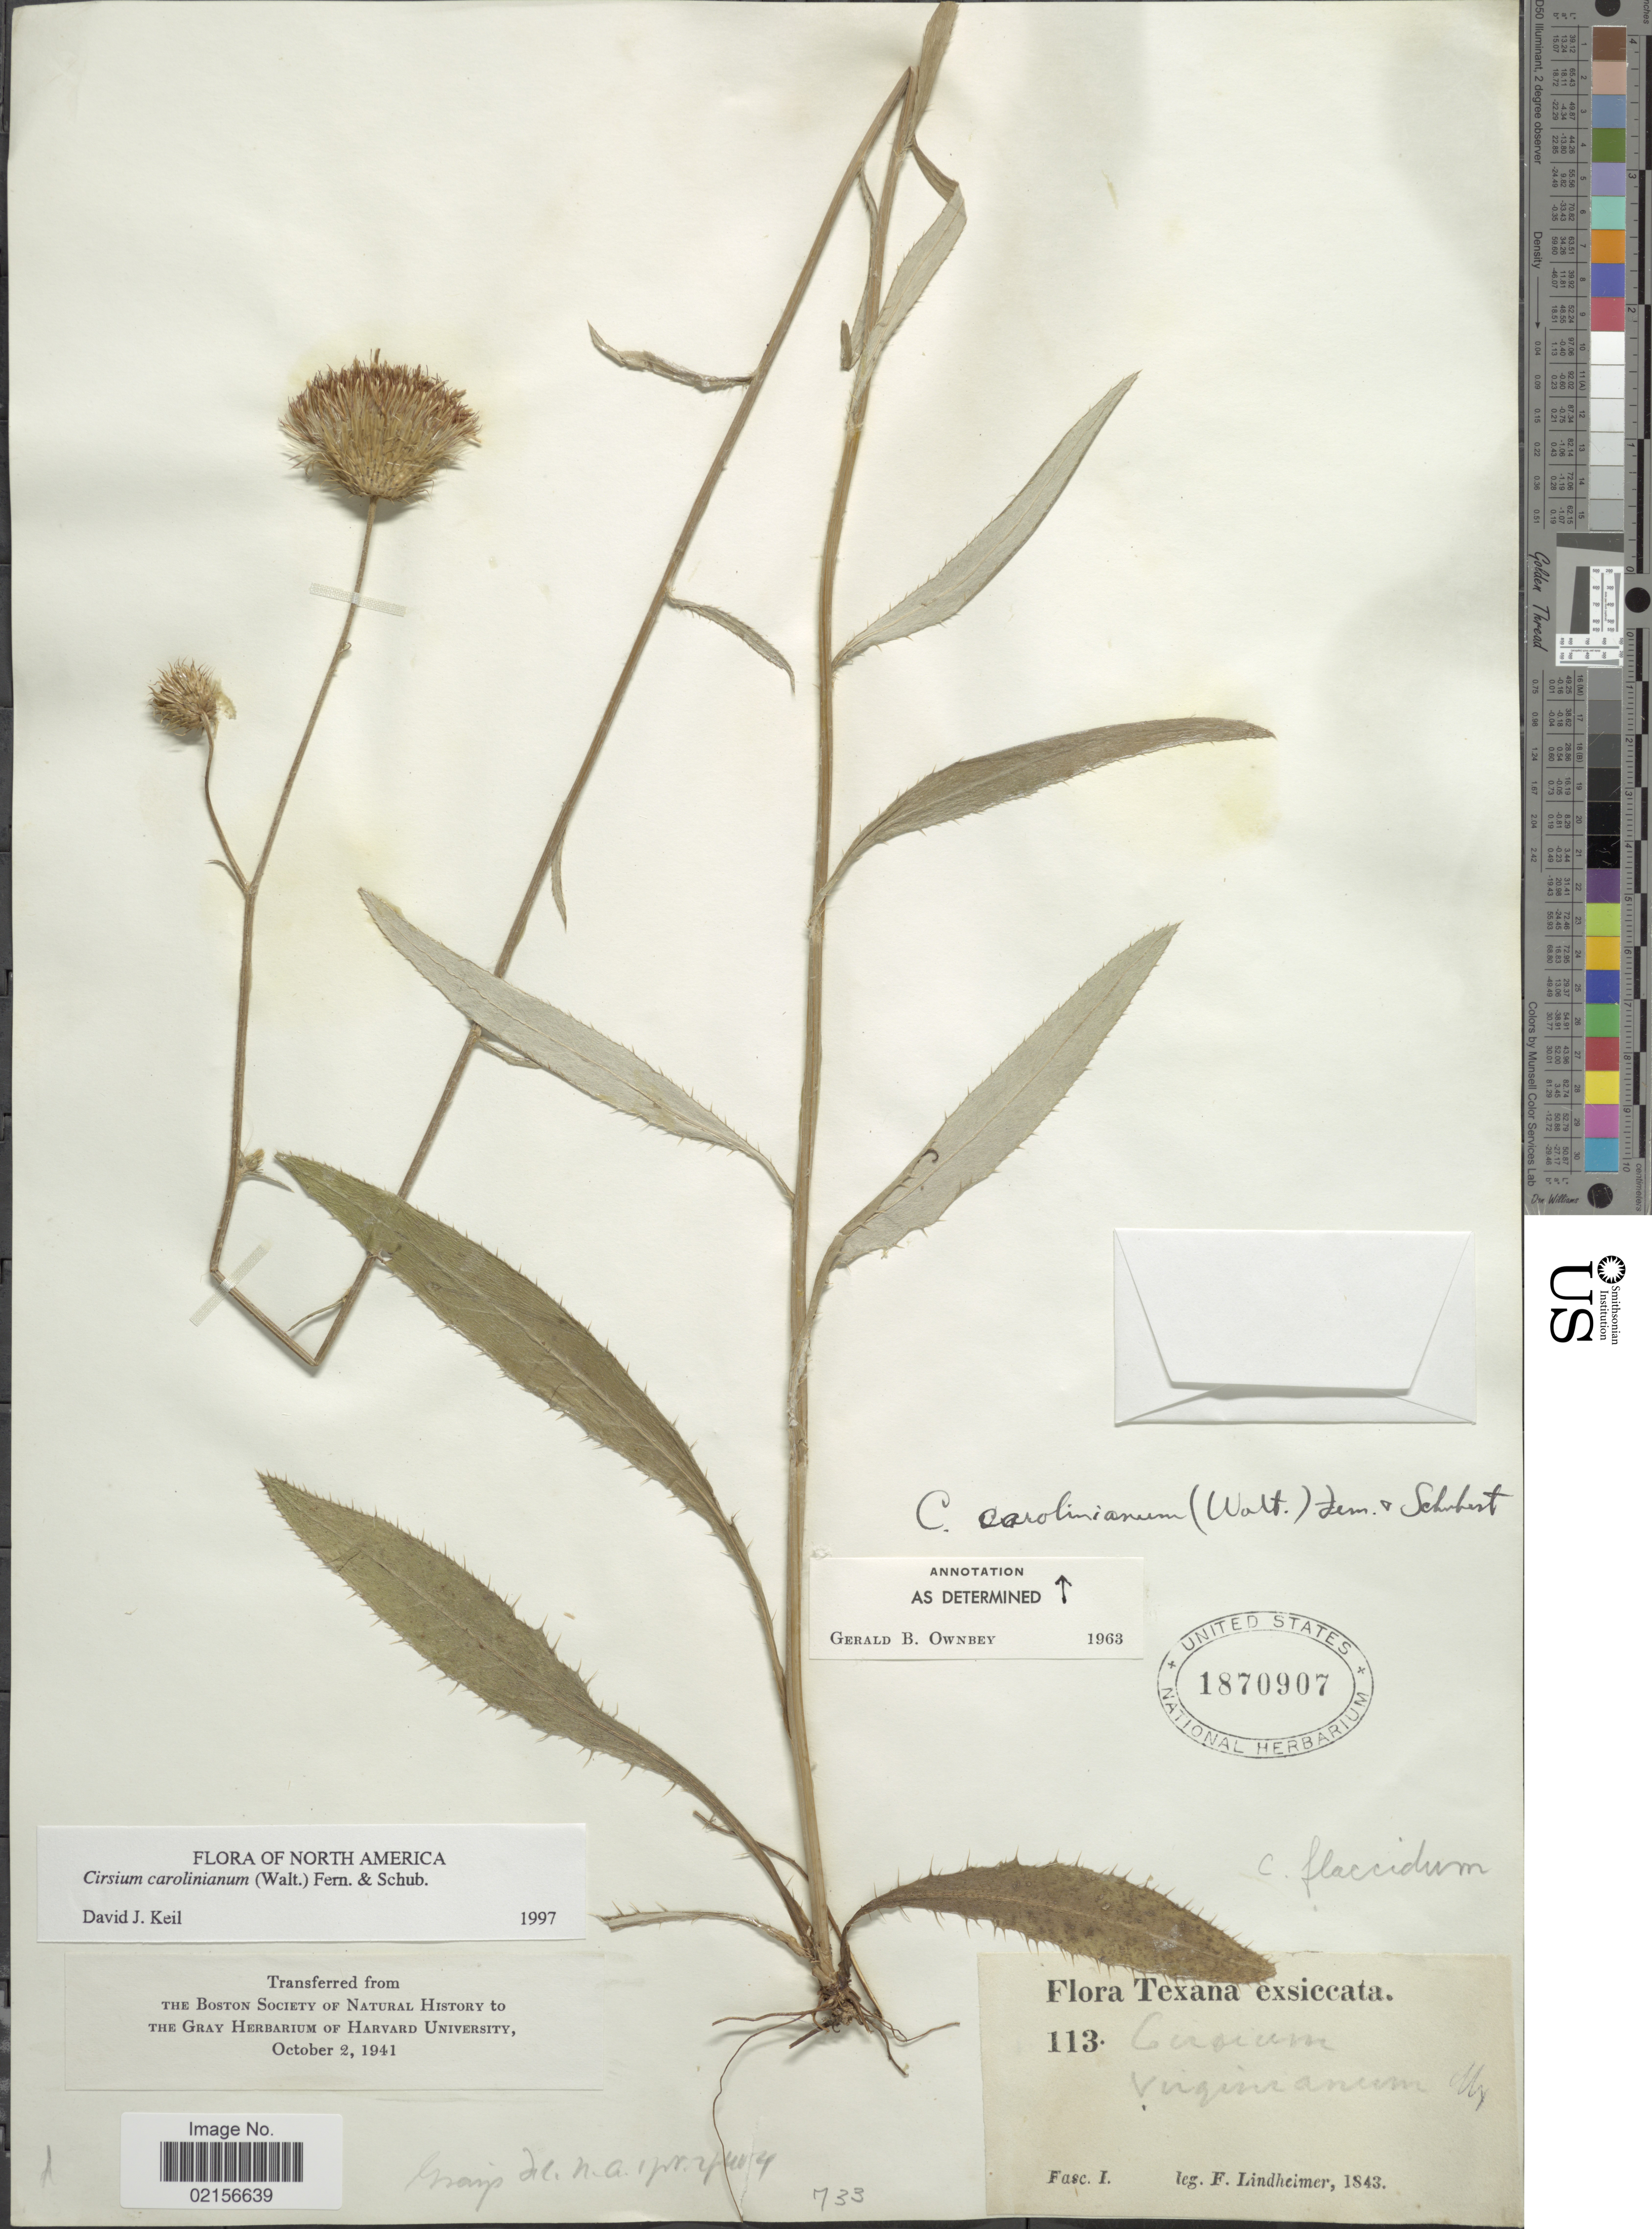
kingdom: Plantae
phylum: Tracheophyta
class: Magnoliopsida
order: Asterales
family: Asteraceae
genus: Cirsium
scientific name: Cirsium carolinianum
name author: (Walter) Fernald & Schub.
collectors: F. Lindheimer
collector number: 113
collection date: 1843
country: United States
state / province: Texas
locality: Fasc I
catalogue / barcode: US 1870907